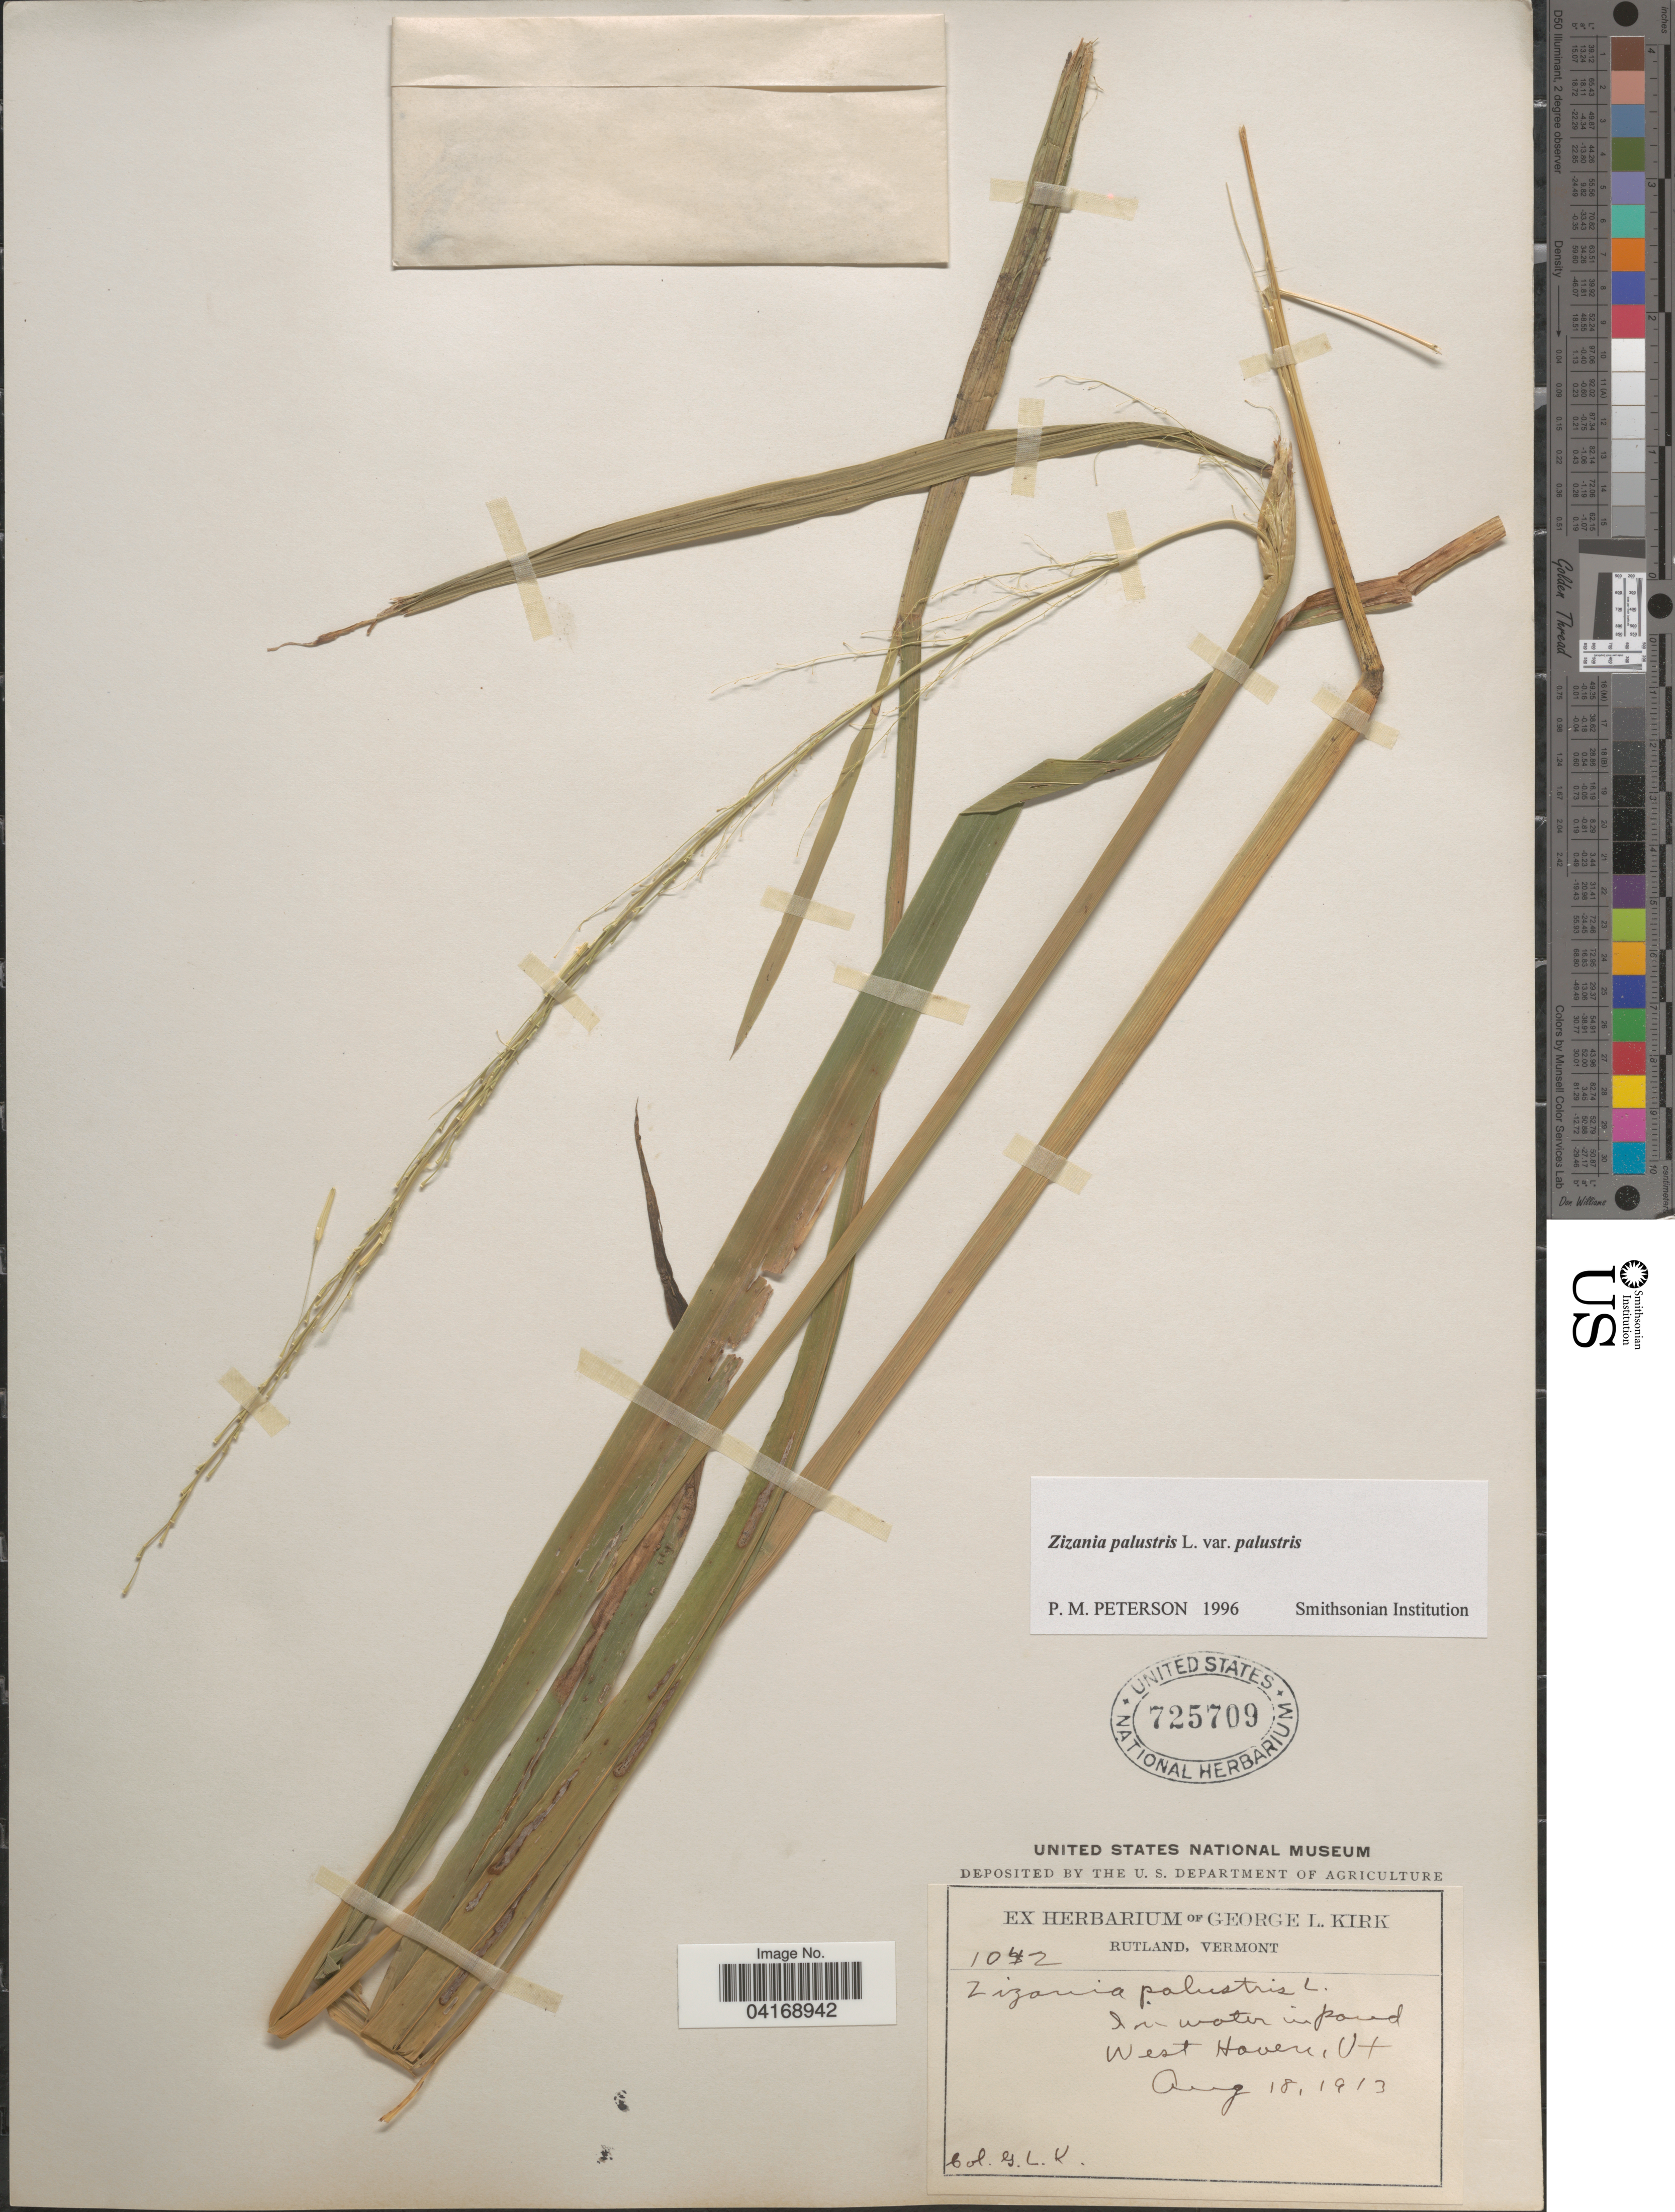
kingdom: Plantae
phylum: Tracheophyta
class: Liliopsida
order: Poales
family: Poaceae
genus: Zizania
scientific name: Zizania palustris var. palustris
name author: L.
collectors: G. Kirk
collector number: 1042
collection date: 1913-08-18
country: United States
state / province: Vermont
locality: West Haven.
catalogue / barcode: US 725709